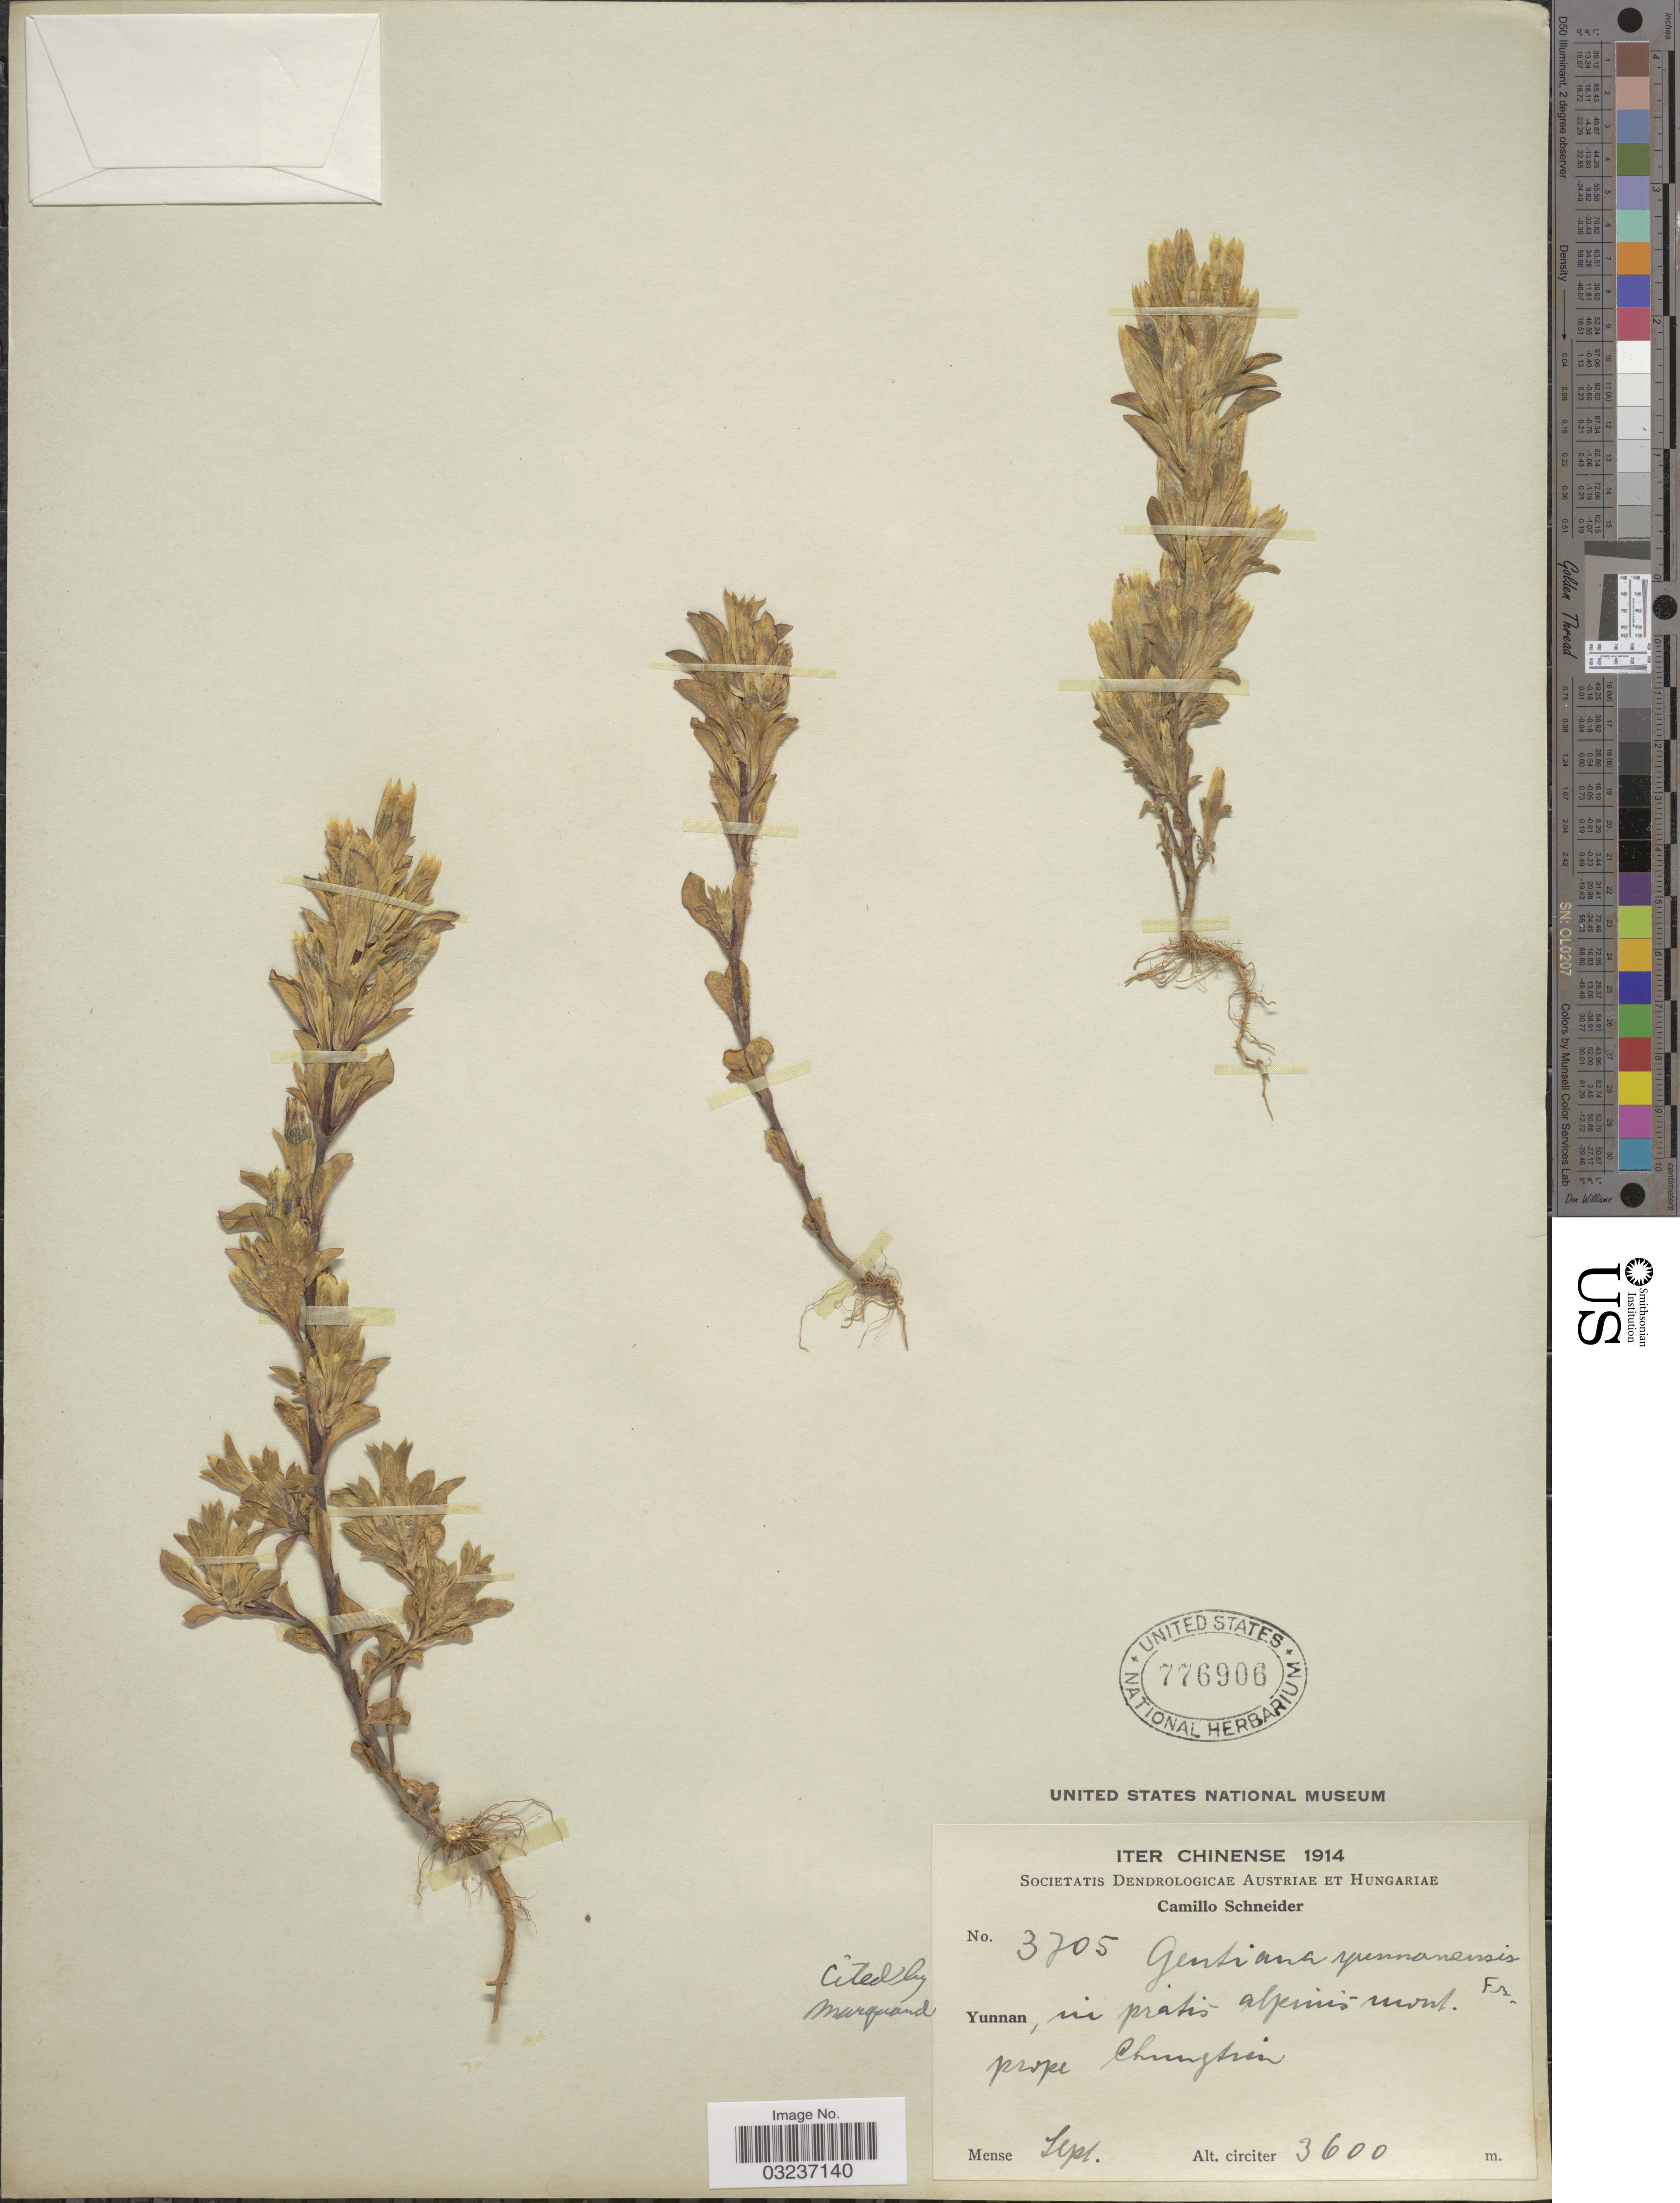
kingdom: Plantae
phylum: Tracheophyta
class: Magnoliopsida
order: Gentianales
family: Gentianaceae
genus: Gentiana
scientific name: Gentiana yunnanensis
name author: Franch.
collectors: C. K. Schneider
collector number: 3705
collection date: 1914-09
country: China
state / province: Yunnan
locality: Prope Chungtien.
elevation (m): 3600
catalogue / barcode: US 776906